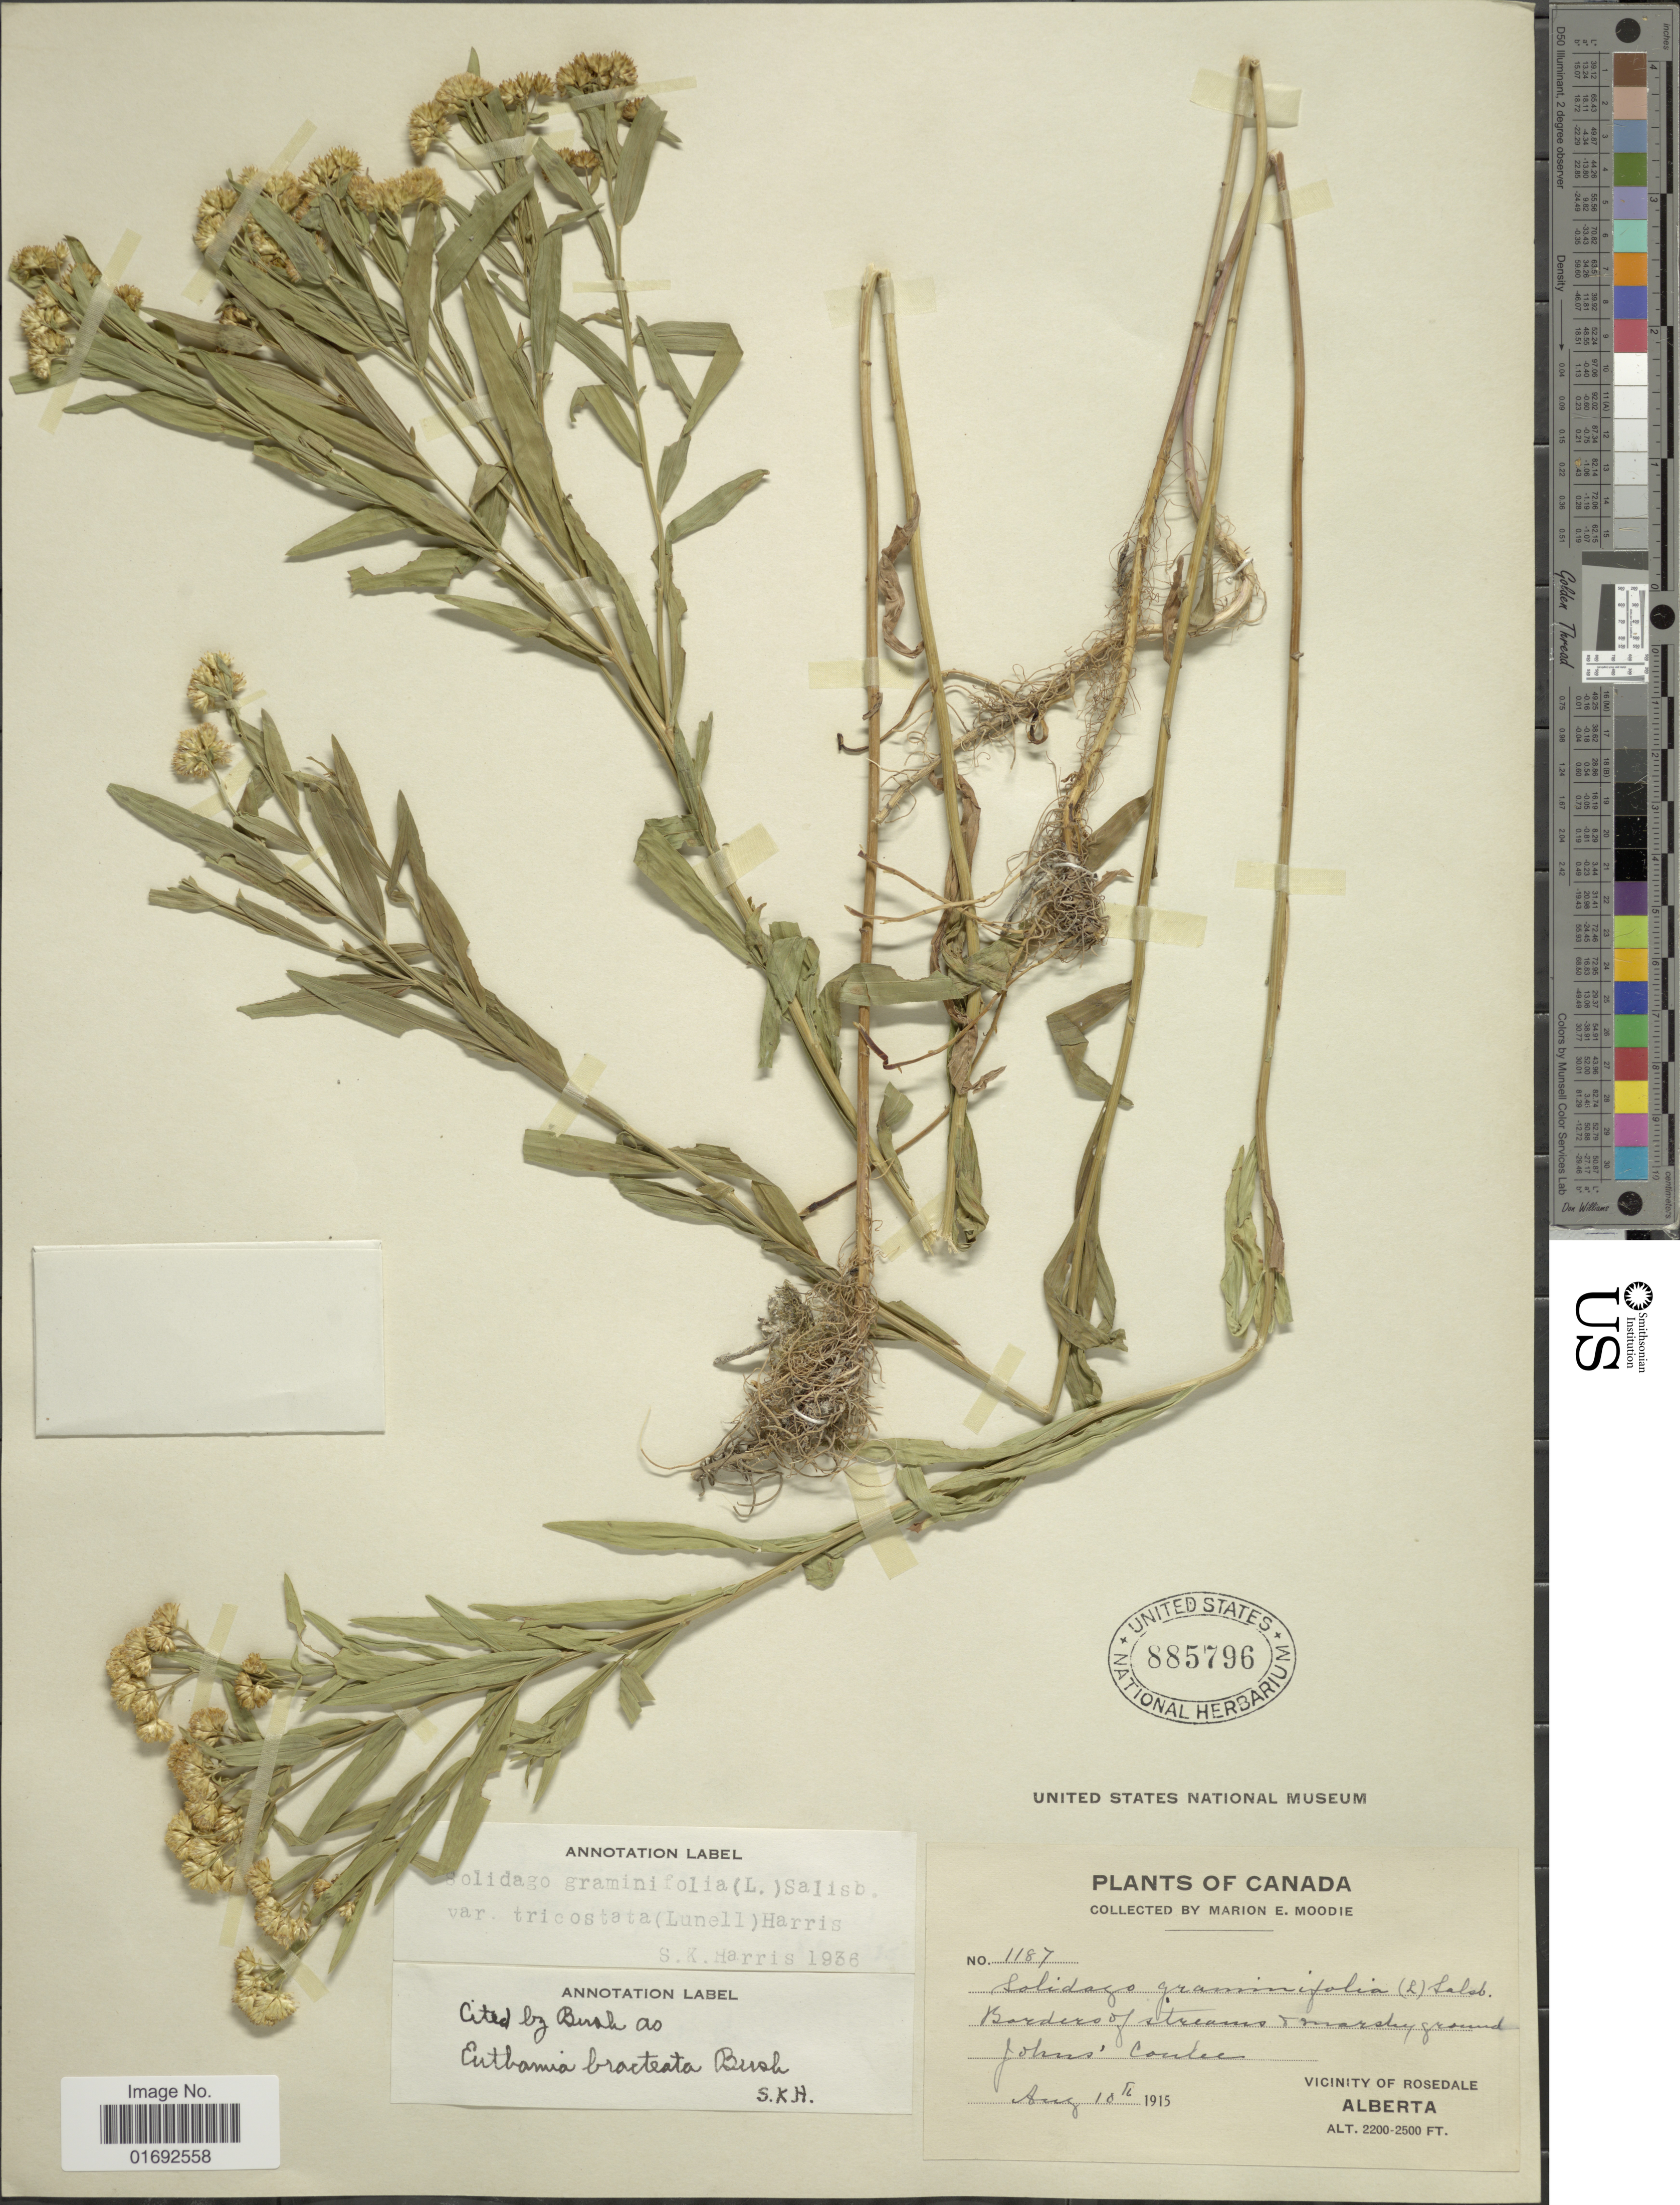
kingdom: Plantae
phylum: Tracheophyta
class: Magnoliopsida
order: Asterales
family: Asteraceae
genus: Euthamia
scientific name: Euthamia graminifolia var. major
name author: (Michx.) Moldenke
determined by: Urbatsch, Lowell E., Curator (LSU), Louisiana State University (UNITED STATES)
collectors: M. E. Moodie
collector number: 1187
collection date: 1915-08-10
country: Canada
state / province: Alberta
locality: John's Contee, Vicinity of Rosadale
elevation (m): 671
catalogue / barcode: US 885796